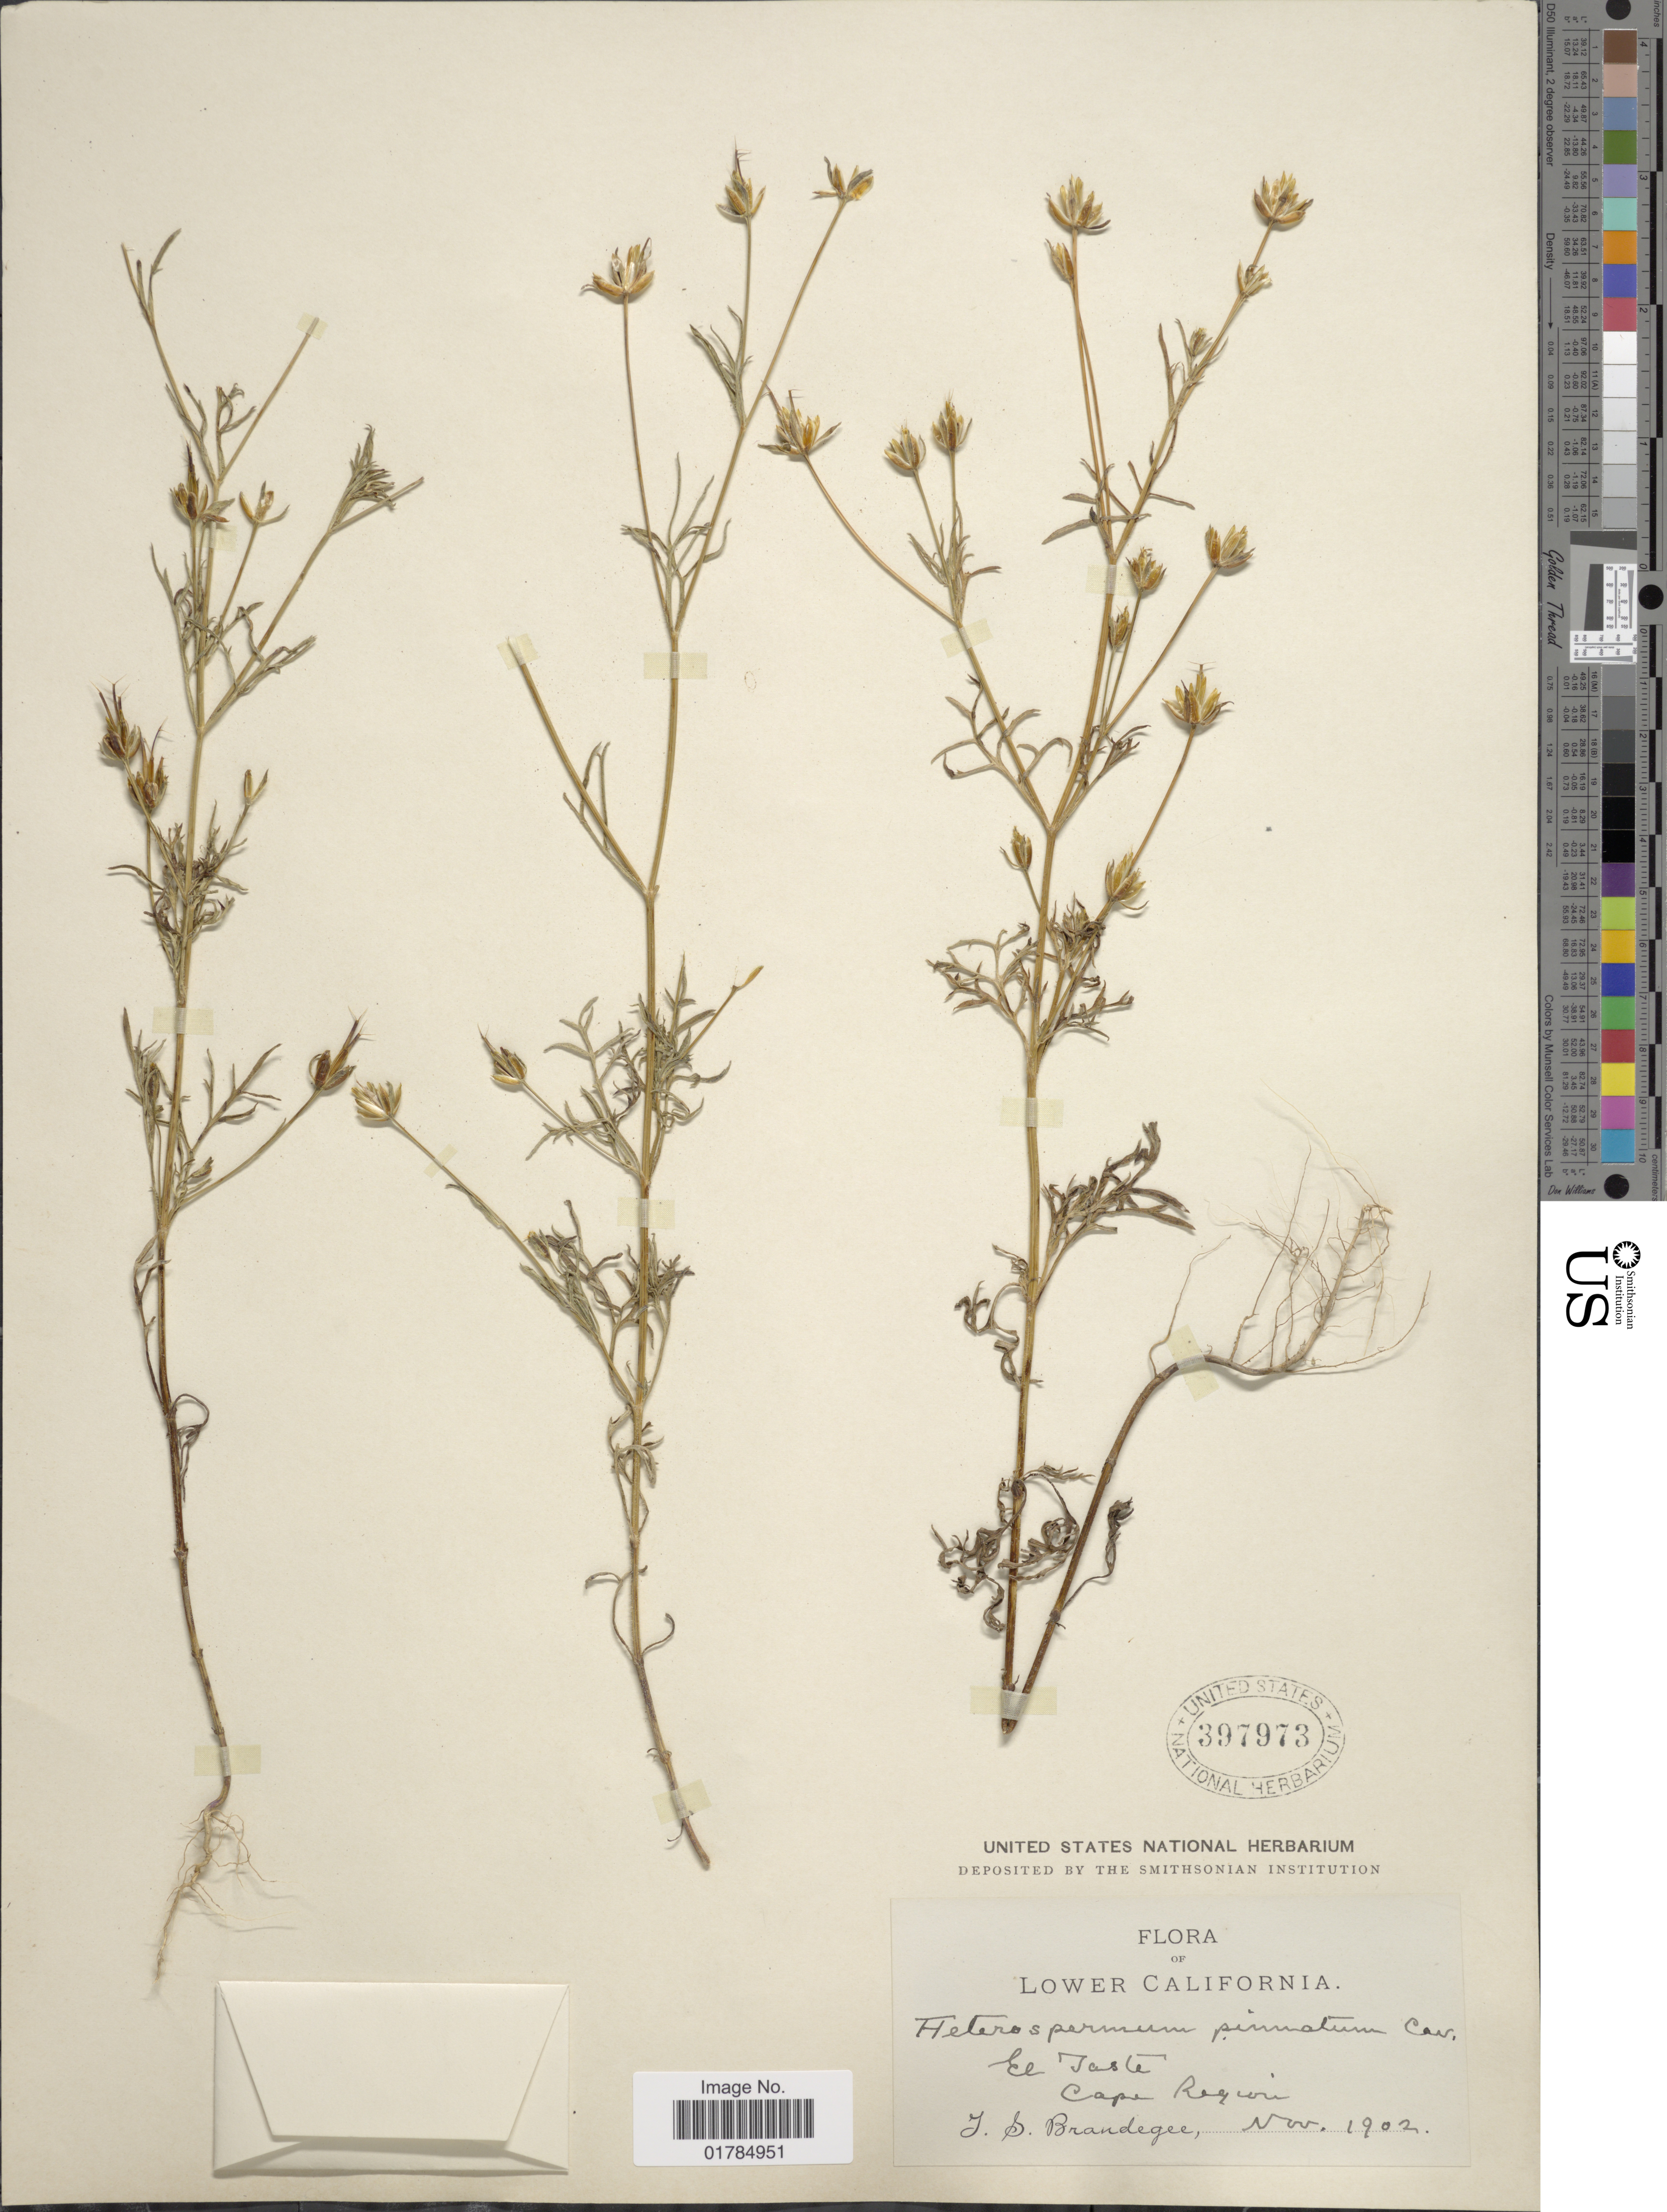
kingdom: Plantae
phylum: Tracheophyta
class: Magnoliopsida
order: Asterales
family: Asteraceae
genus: Heterosperma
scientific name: Heterosperma pinnatum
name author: Cav.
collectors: J. S. Brandegee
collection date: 1902-11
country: Mexico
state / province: Baja California Sur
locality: El Taste. Cape Region. Lower California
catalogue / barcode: US 397973